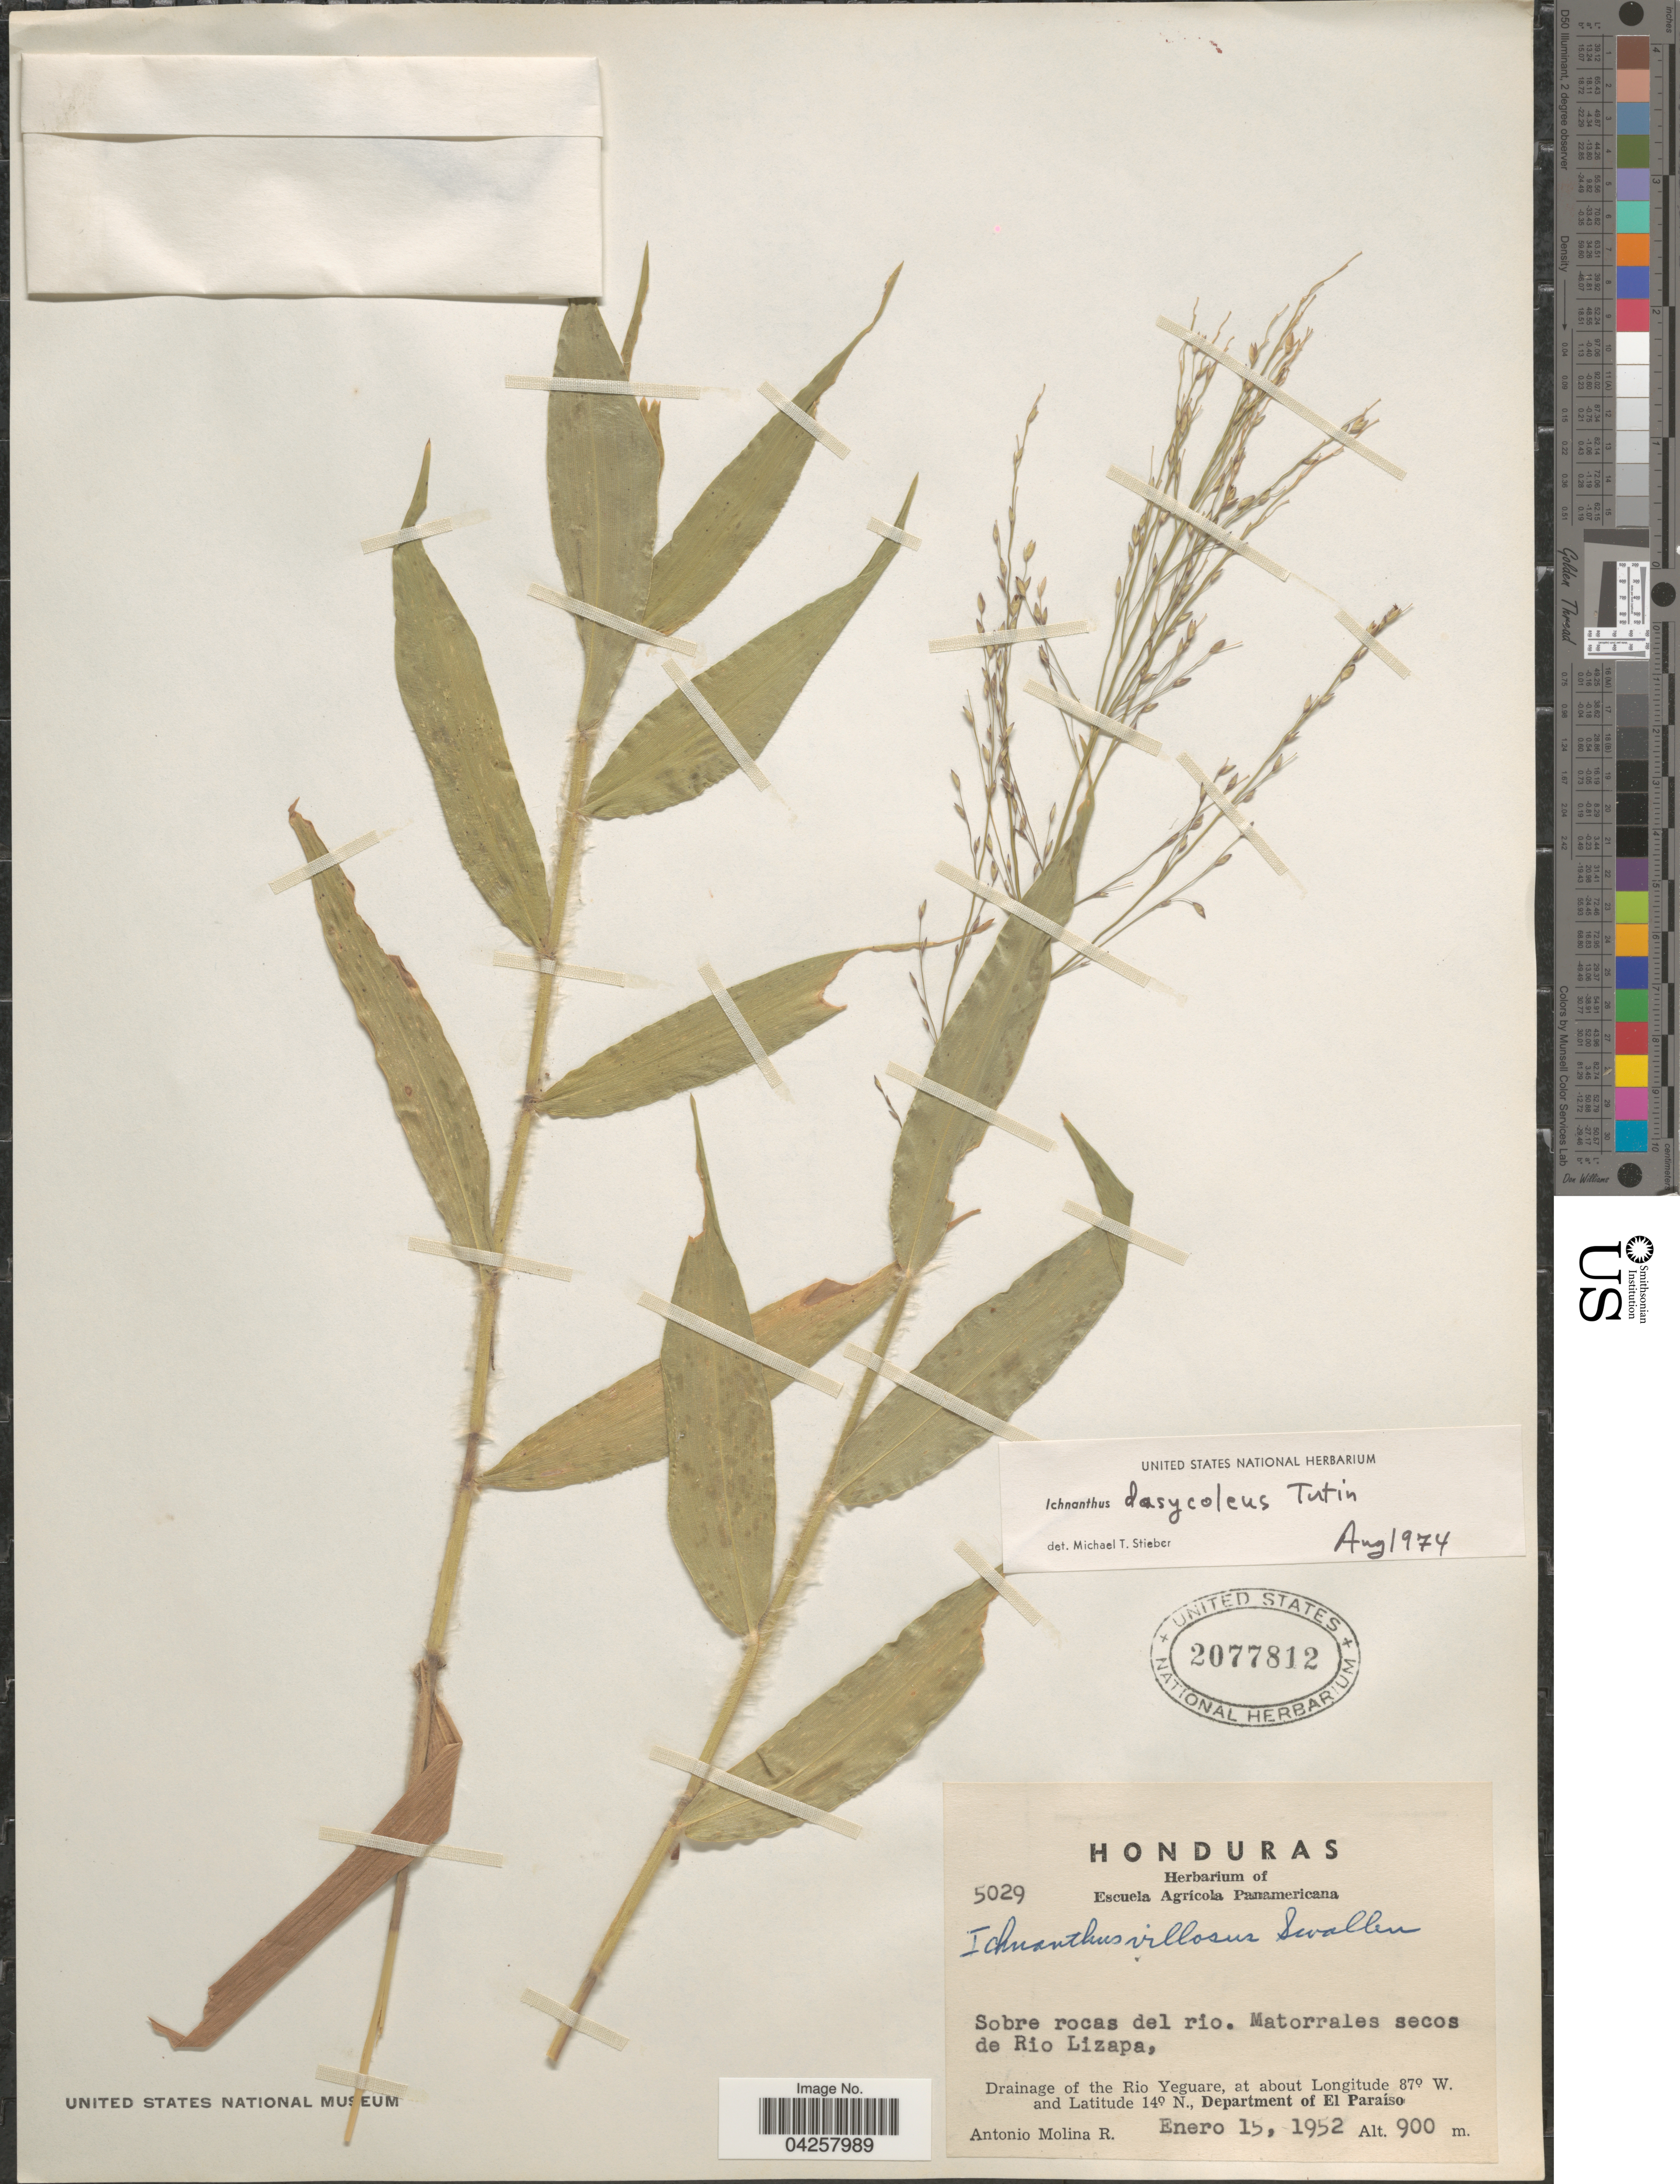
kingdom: Plantae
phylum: Tracheophyta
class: Liliopsida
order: Poales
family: Poaceae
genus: Ichnanthus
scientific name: Ichnanthus dasycoleus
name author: Tutin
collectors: A. Molina R.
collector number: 5029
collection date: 1952-01-15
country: Honduras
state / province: El Paraiso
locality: Sobre rocas del rio. Matorrales secos de Rio Lizapa, Drainage of the Rio Yeguare, Department of El Paraíso.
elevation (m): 900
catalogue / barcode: US 2077812